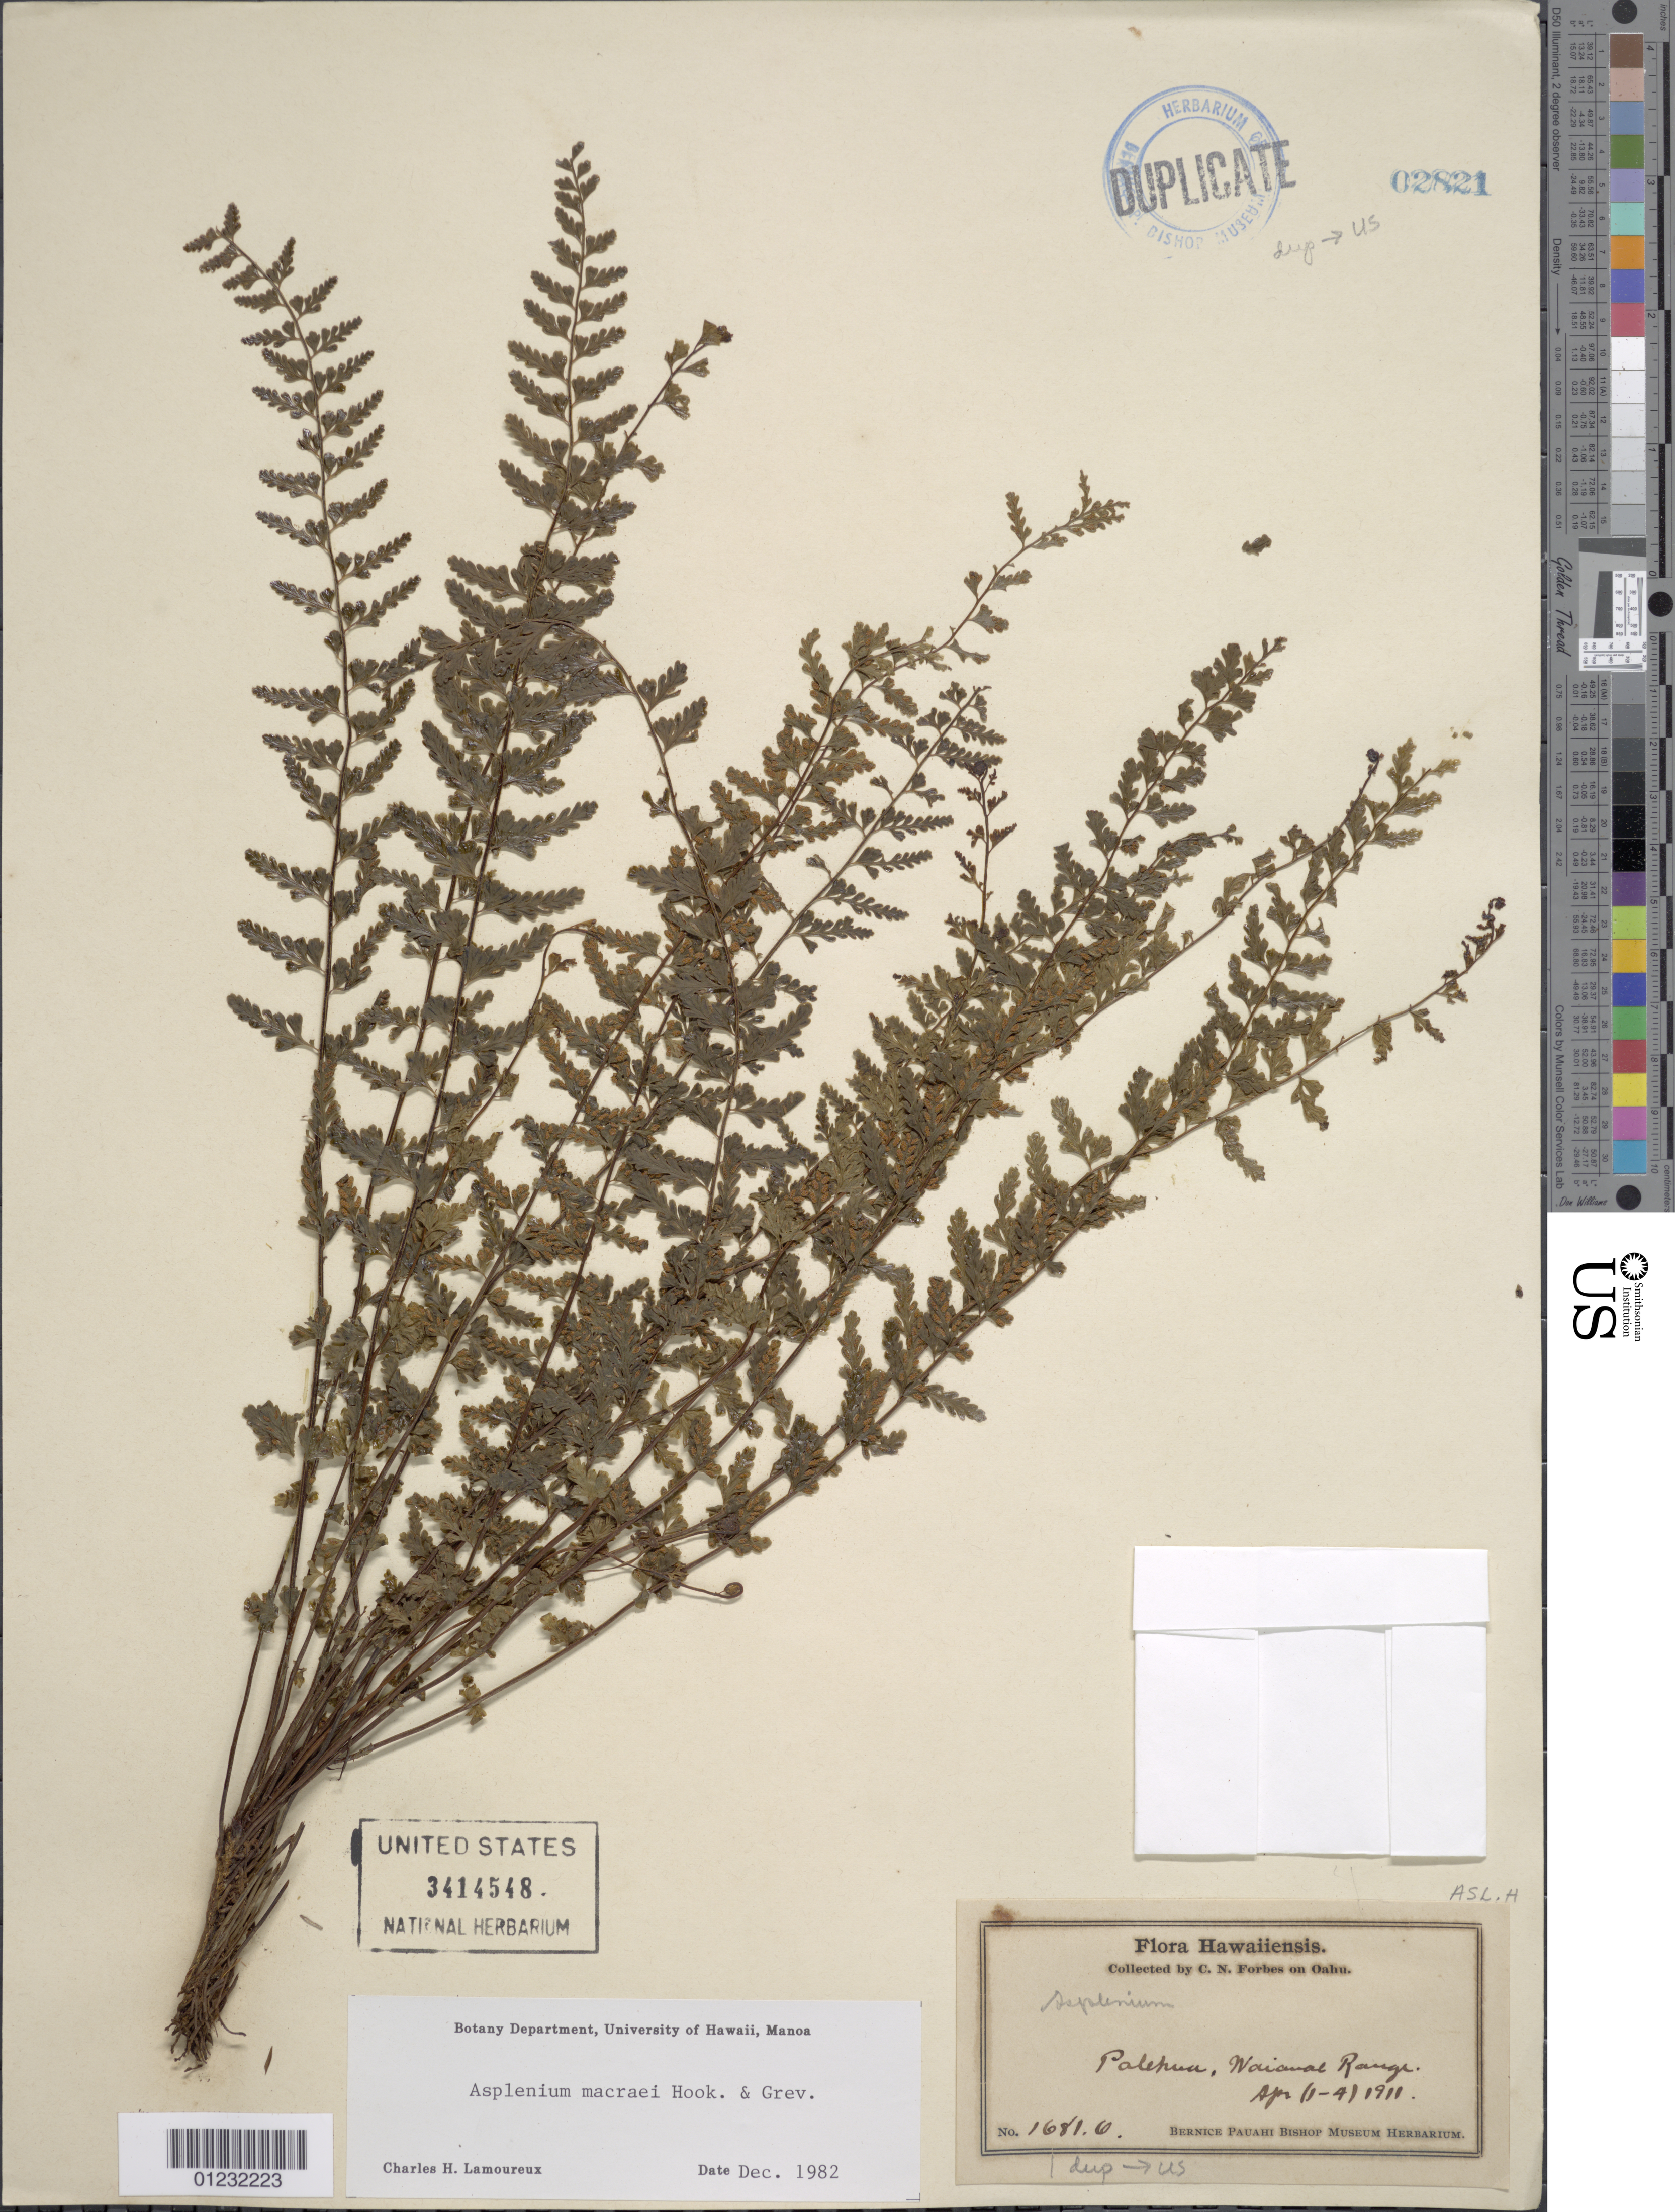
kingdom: Plantae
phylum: Tracheophyta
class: Polypodiopsida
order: Polypodiales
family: Aspleniaceae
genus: Asplenium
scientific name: Asplenium macraei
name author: Hook. & Grev.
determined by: Lamoureux, C. H.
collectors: C. N. Forbes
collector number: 1681.O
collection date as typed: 01 Apr 1911 to 04 Apr 1911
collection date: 1911-04-01/1911-04-04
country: United States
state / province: Hawaii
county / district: Honolulu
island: Oahu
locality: Palehua, Waianae Mts.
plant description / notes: Voucher, State contract UCI1998-1 (ESP)-042 field no. Hawaii 259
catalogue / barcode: US 3414548